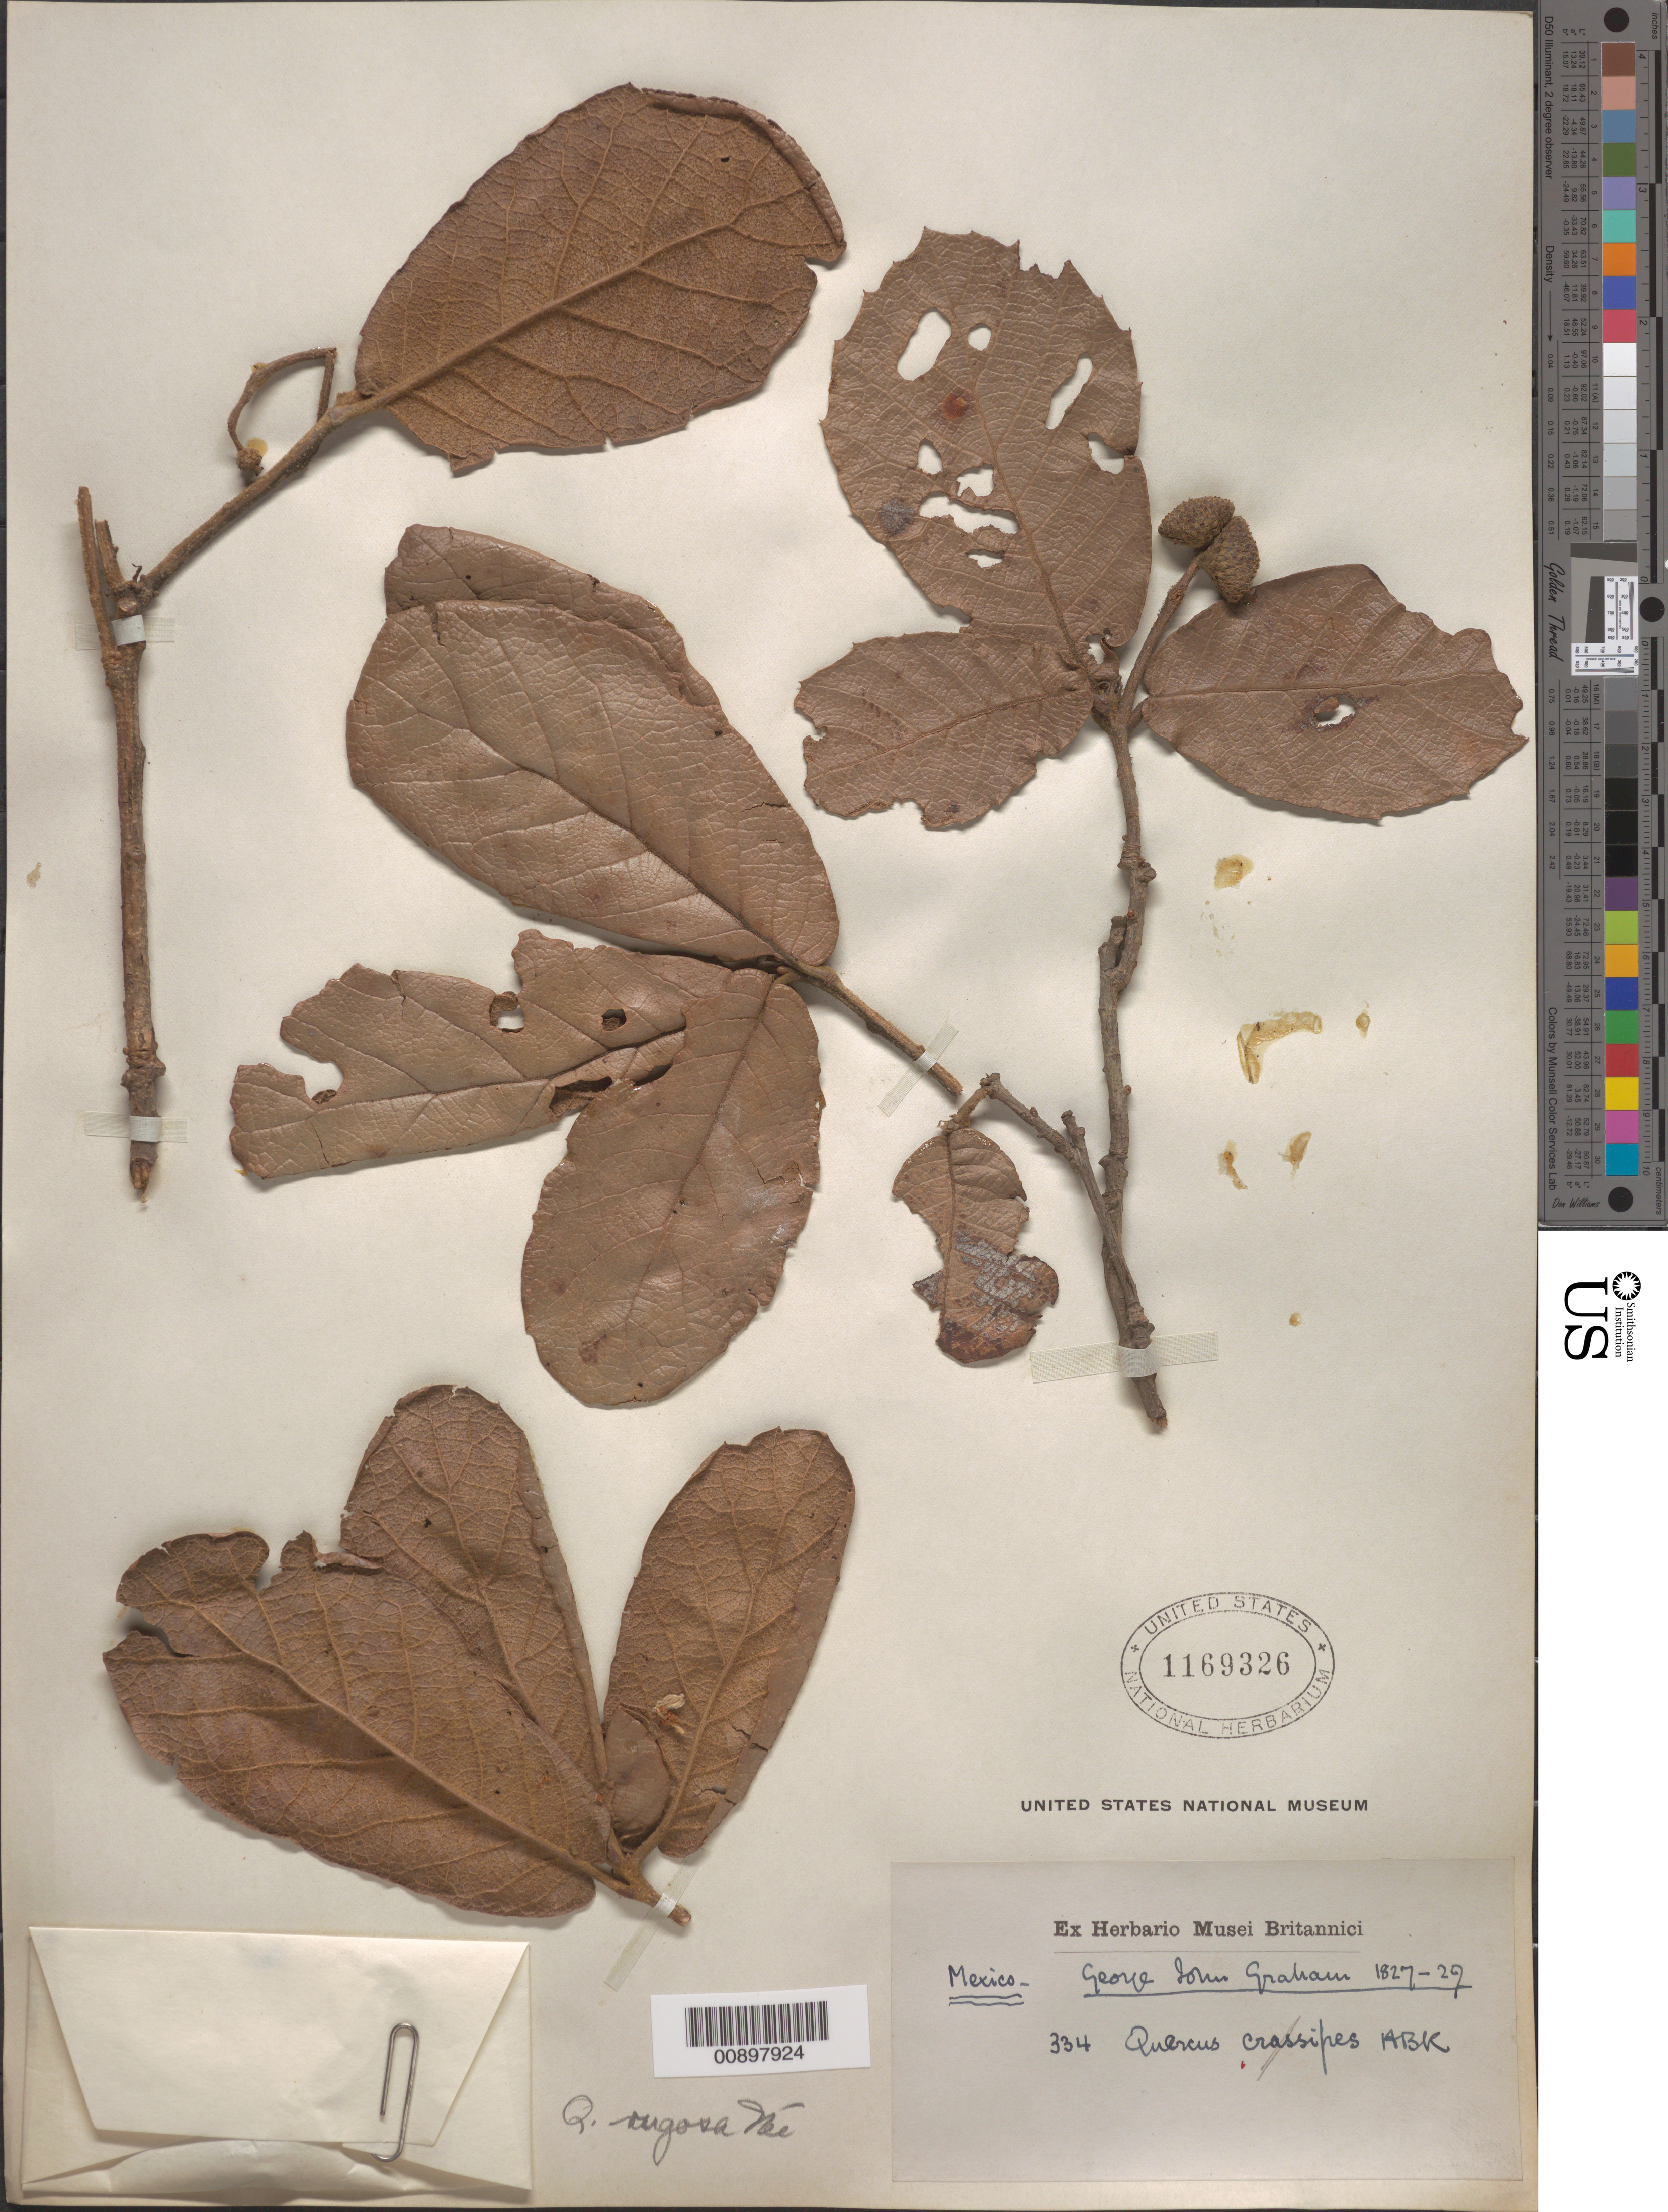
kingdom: Plantae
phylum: Tracheophyta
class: Magnoliopsida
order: Fagales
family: Fagaceae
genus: Quercus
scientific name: Quercus rugosa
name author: Née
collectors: J. G. Graham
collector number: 334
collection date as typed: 1827 to -- --- 1829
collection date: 1827/1829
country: Mexico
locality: Mexico.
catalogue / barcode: US 1169326